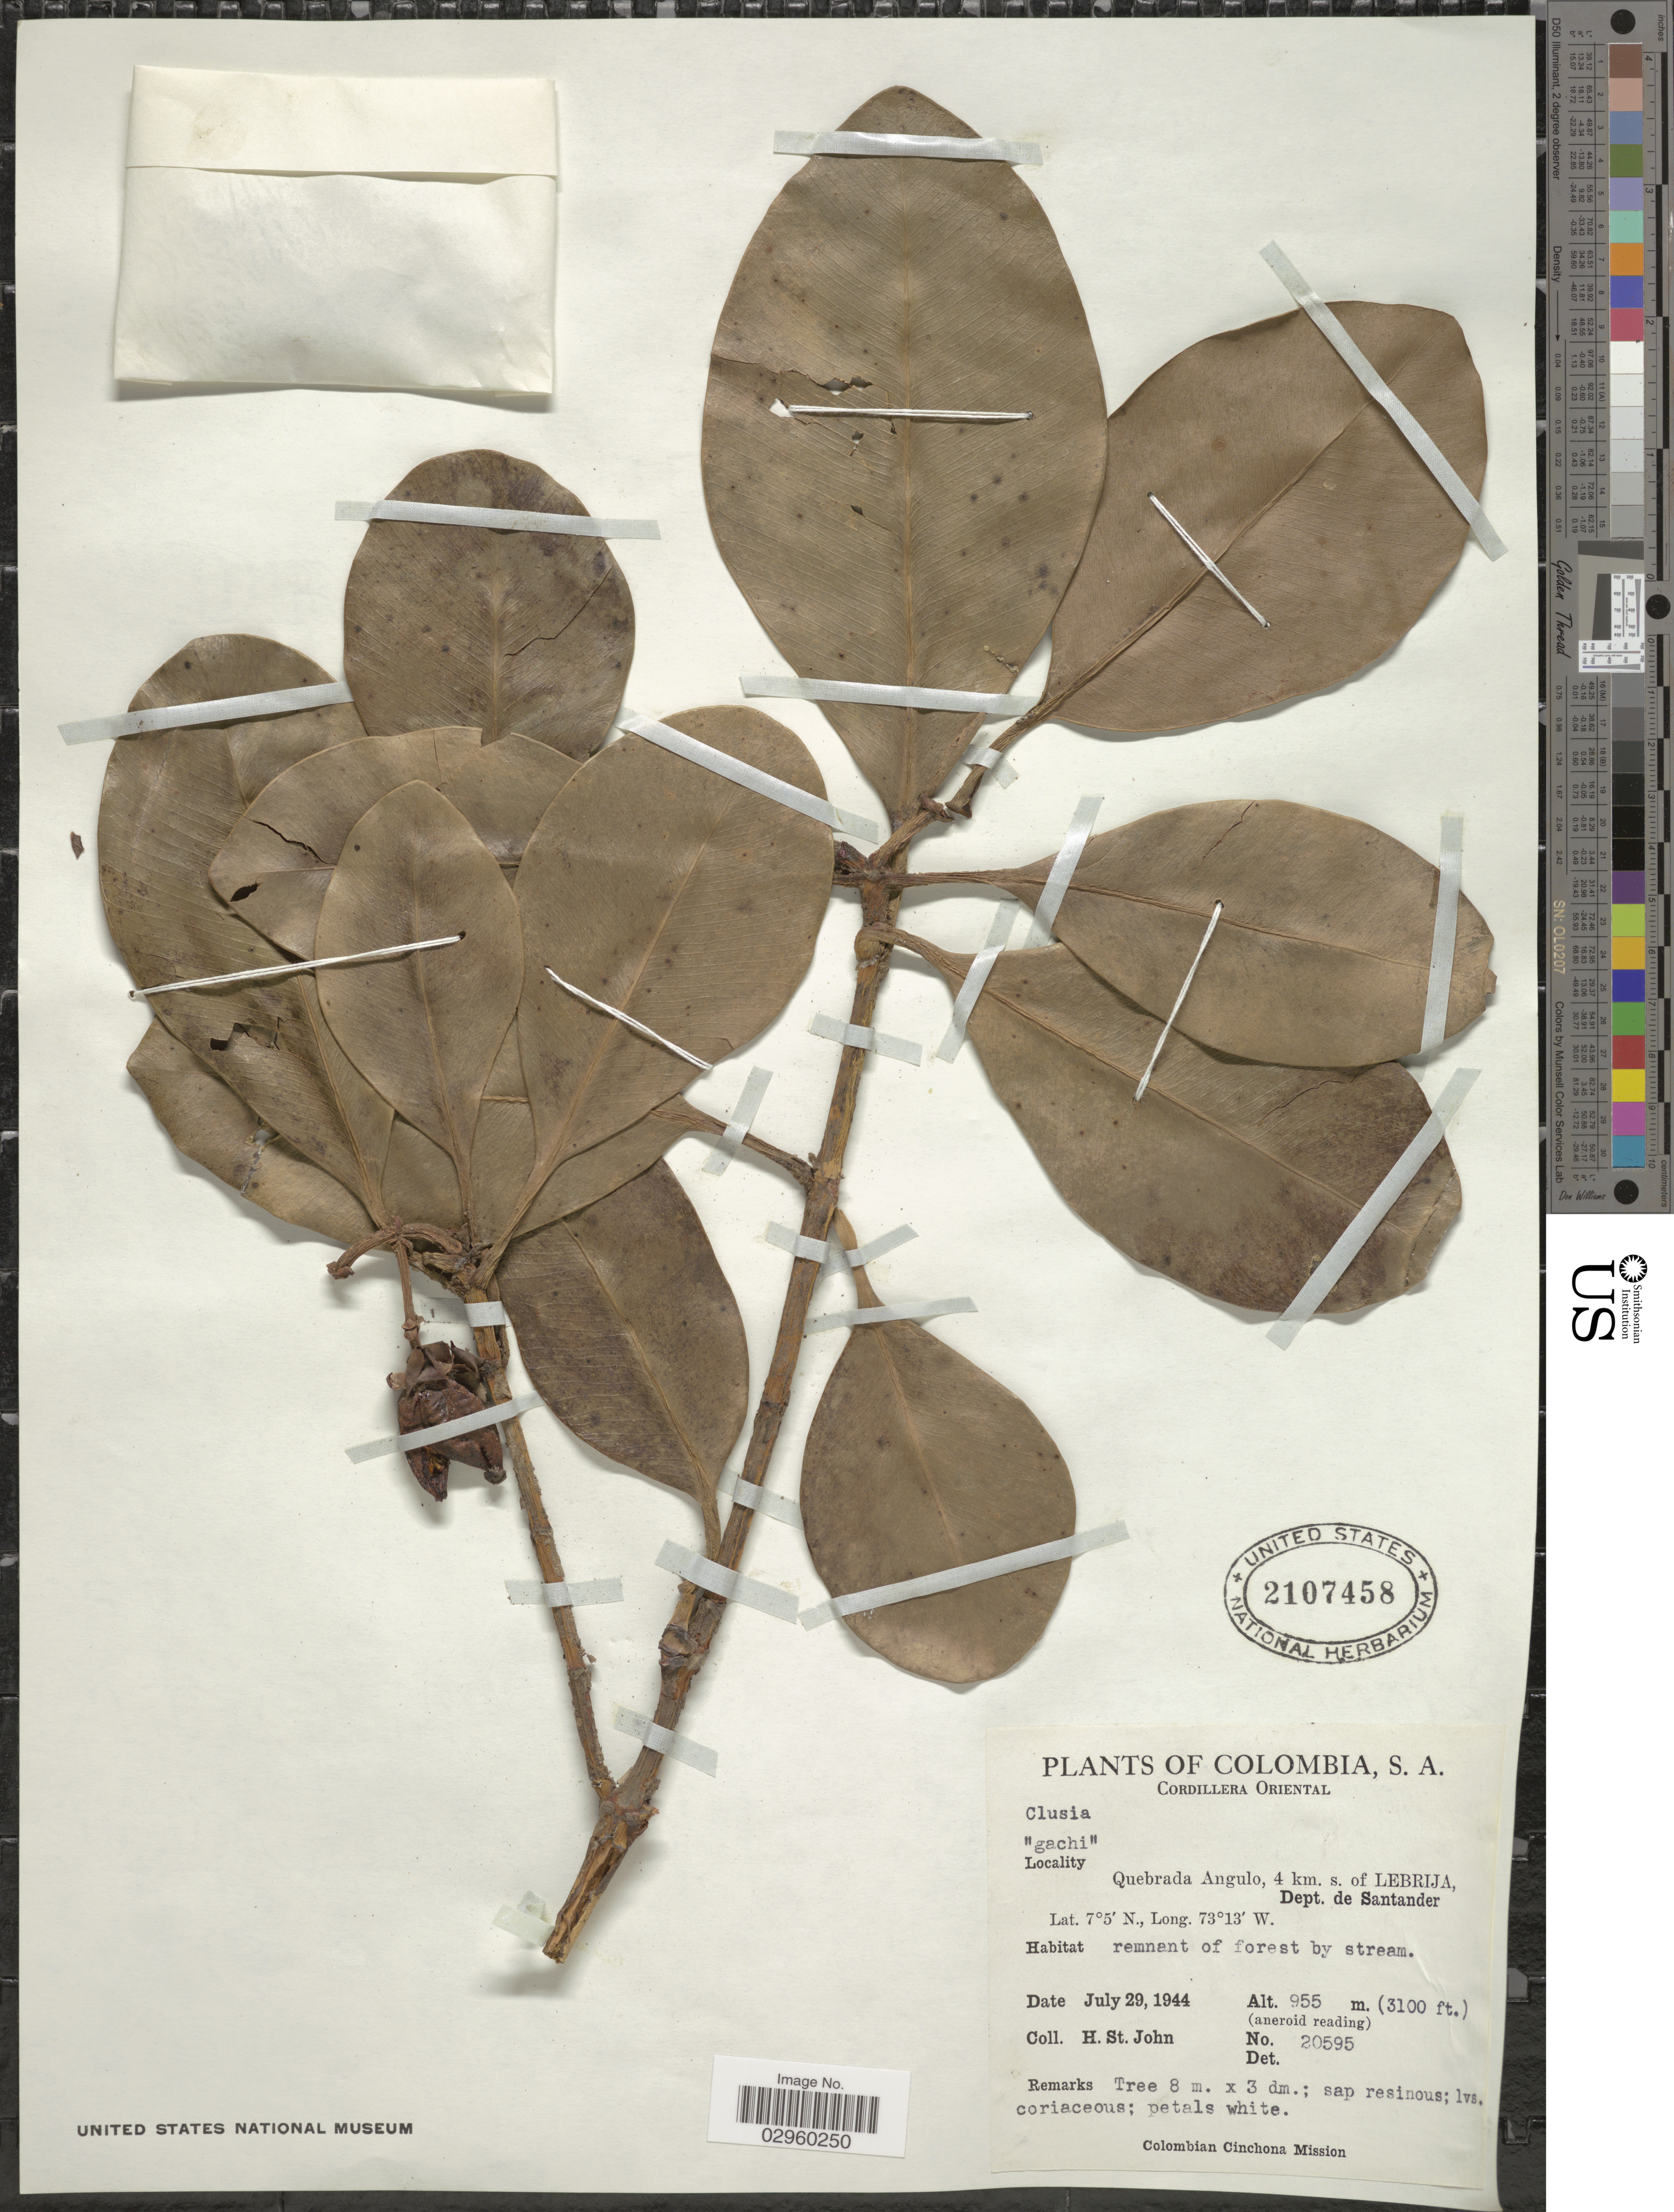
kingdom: Plantae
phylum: Tracheophyta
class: Magnoliopsida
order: Malpighiales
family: Clusiaceae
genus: Clusia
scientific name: Clusia sp.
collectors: H. St. John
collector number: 20595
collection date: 1944-07-29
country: Colombia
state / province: Santander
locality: Cordillera Oriental, Quebrada Angulo, 4 km. s. of Lebrija, Dept. de Santander.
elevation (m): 955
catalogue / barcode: US 2107458